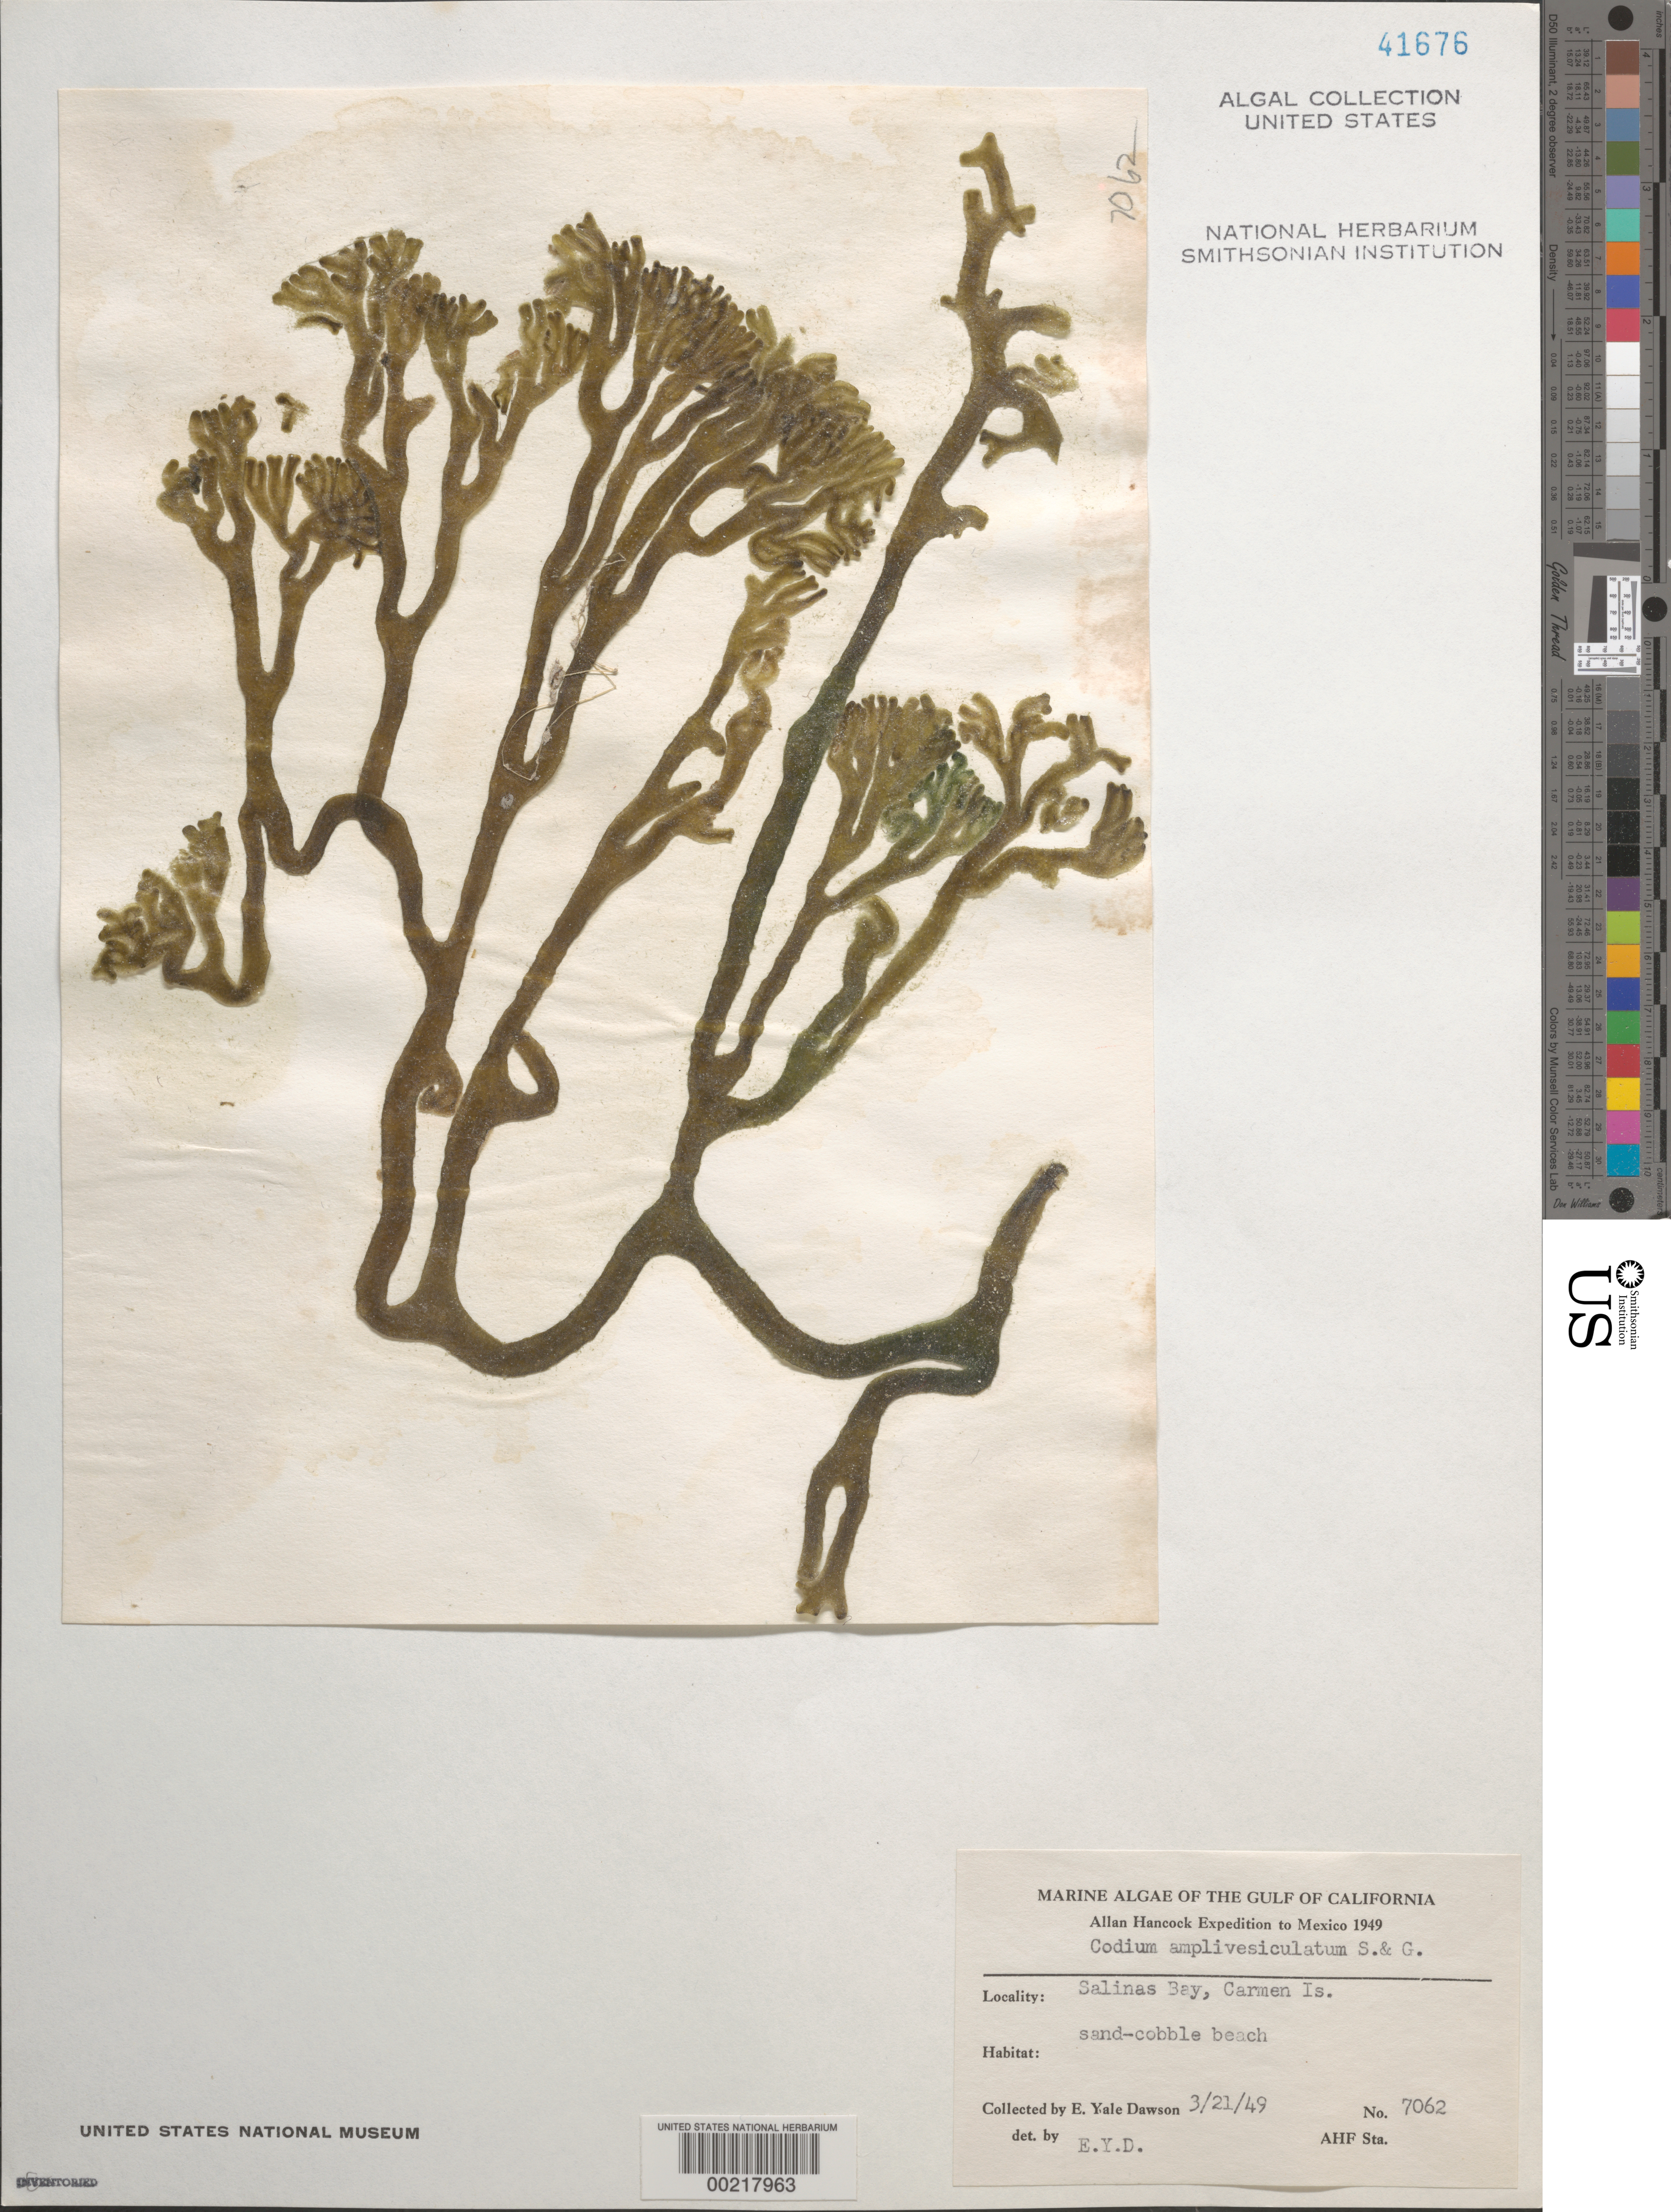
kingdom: Plantae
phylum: Chlorophyta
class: Ulvophyceae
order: Bryopsidales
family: Codiaceae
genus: Codium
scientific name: Codium amplivesiculatum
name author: Setch. & N.L. Gardner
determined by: Dawson, E. Y.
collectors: E. Y. Dawson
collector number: EYD 7062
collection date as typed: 21 Mar 1949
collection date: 1949-03-21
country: Mexico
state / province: Baja California Sur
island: Isla del Carmen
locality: Bahia Salinas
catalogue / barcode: US 41676